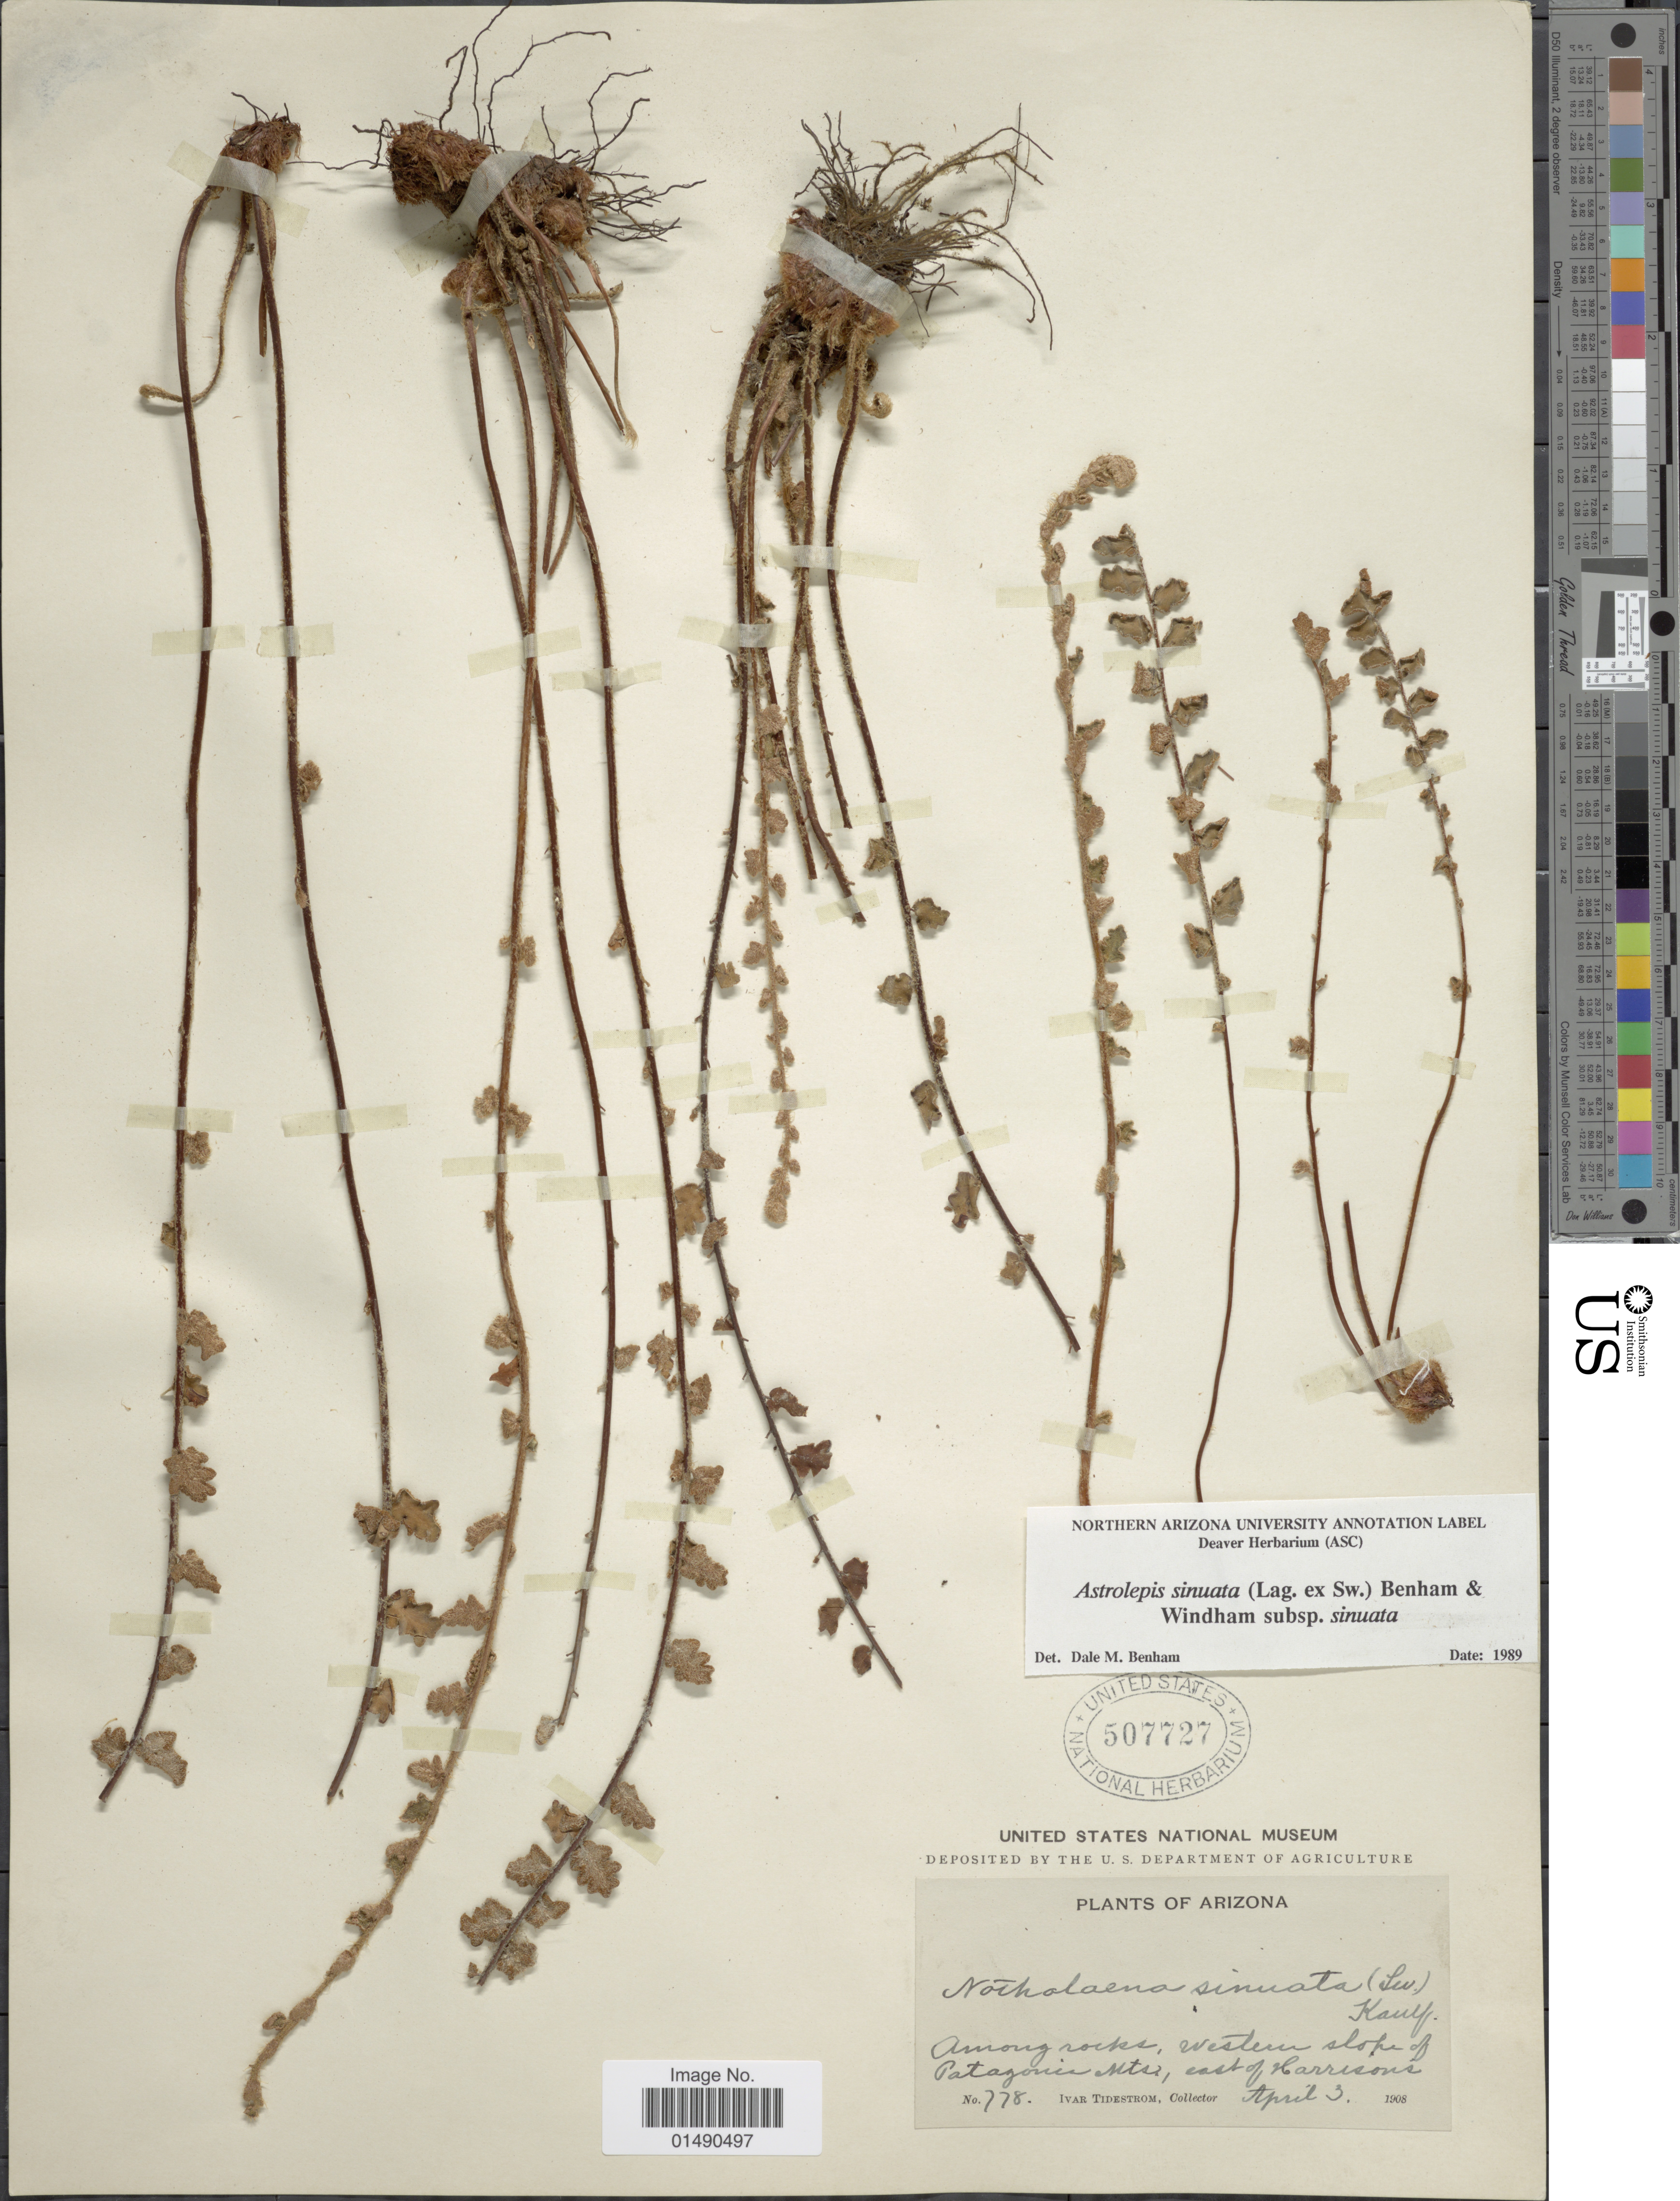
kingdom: Plantae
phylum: Tracheophyta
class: Polypodiopsida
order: Polypodiales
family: Pteridaceae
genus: Astrolepis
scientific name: Astrolepis sinuata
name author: (Lag. ex Sw.) D.M. Benham & Windham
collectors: I. F. Tidestrom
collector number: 778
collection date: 1908-04-03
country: United States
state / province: Arizona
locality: Among rocks, Western slope of Patagonia Mts, East of Harrison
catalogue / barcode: US 507727